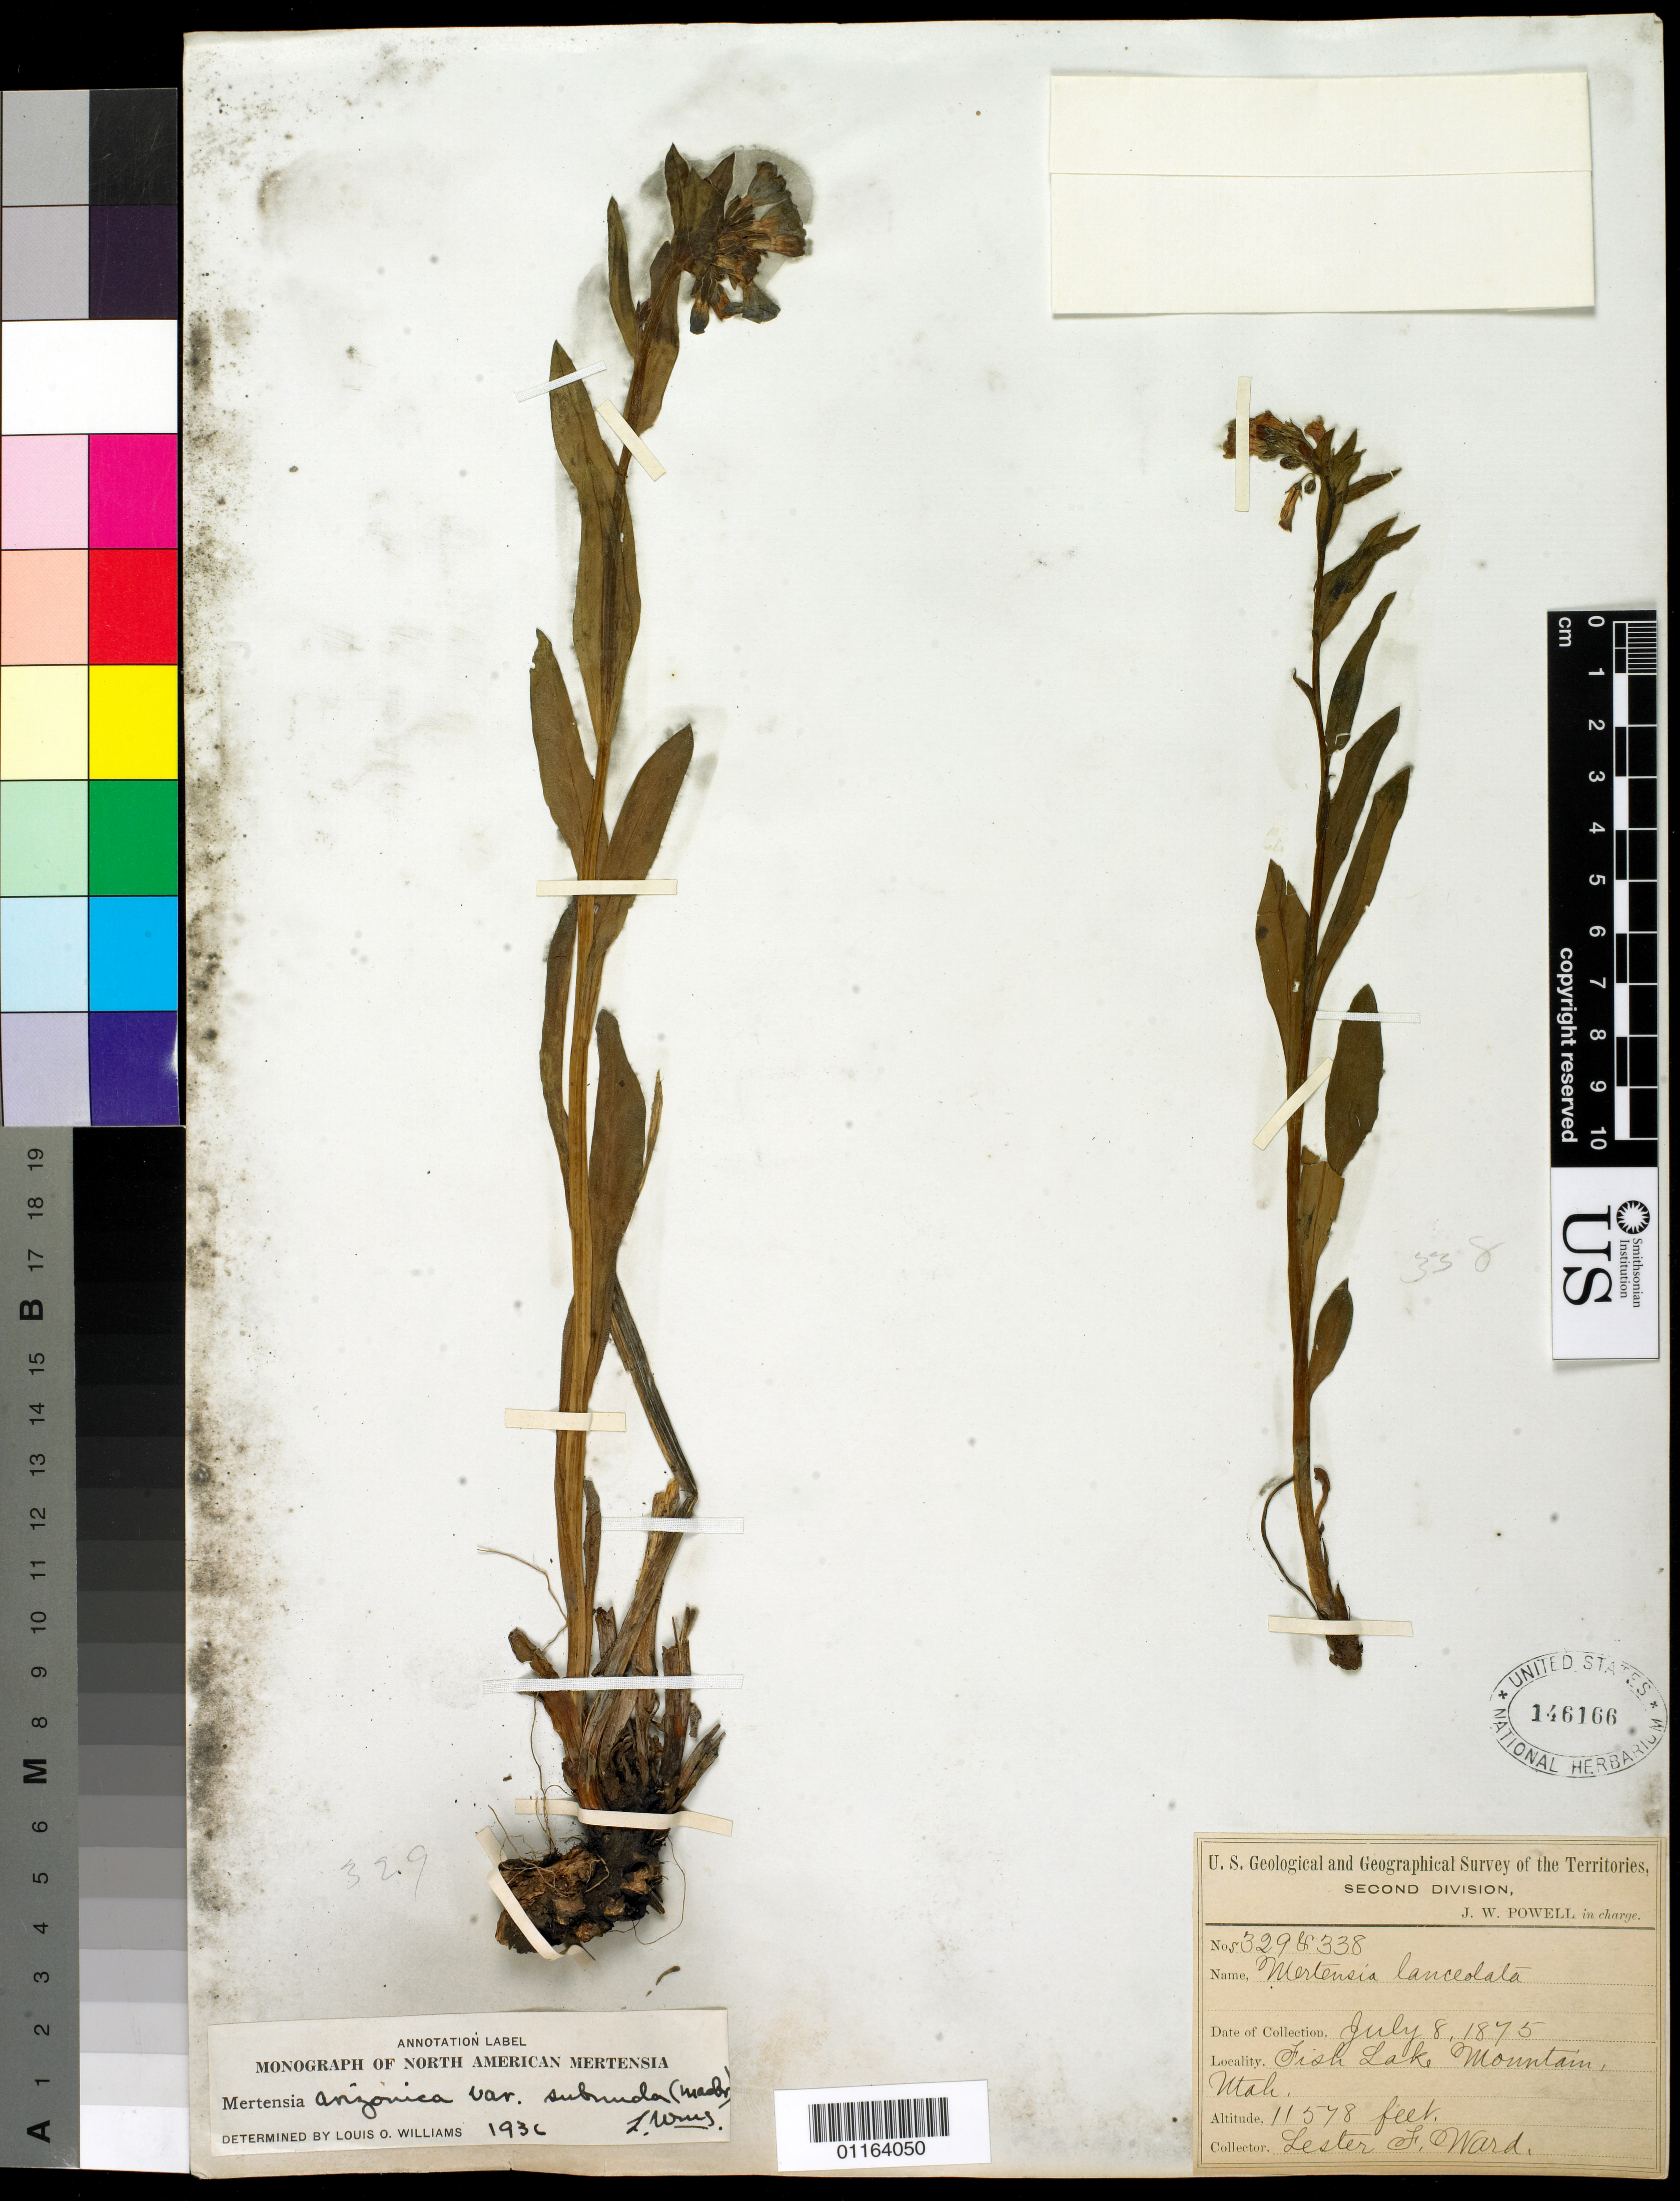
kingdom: Plantae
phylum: Tracheophyta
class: Magnoliopsida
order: Boraginales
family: Boraginaceae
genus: Mertensia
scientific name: Mertensia arizonica var. subnuda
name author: (J.F. Macbr.) L.O. Williams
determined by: Williams, Louis O.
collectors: L. F. Ward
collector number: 329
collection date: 1875-07-08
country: United States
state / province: Utah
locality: Fish Lake Mountain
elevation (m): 3529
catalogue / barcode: US 146166